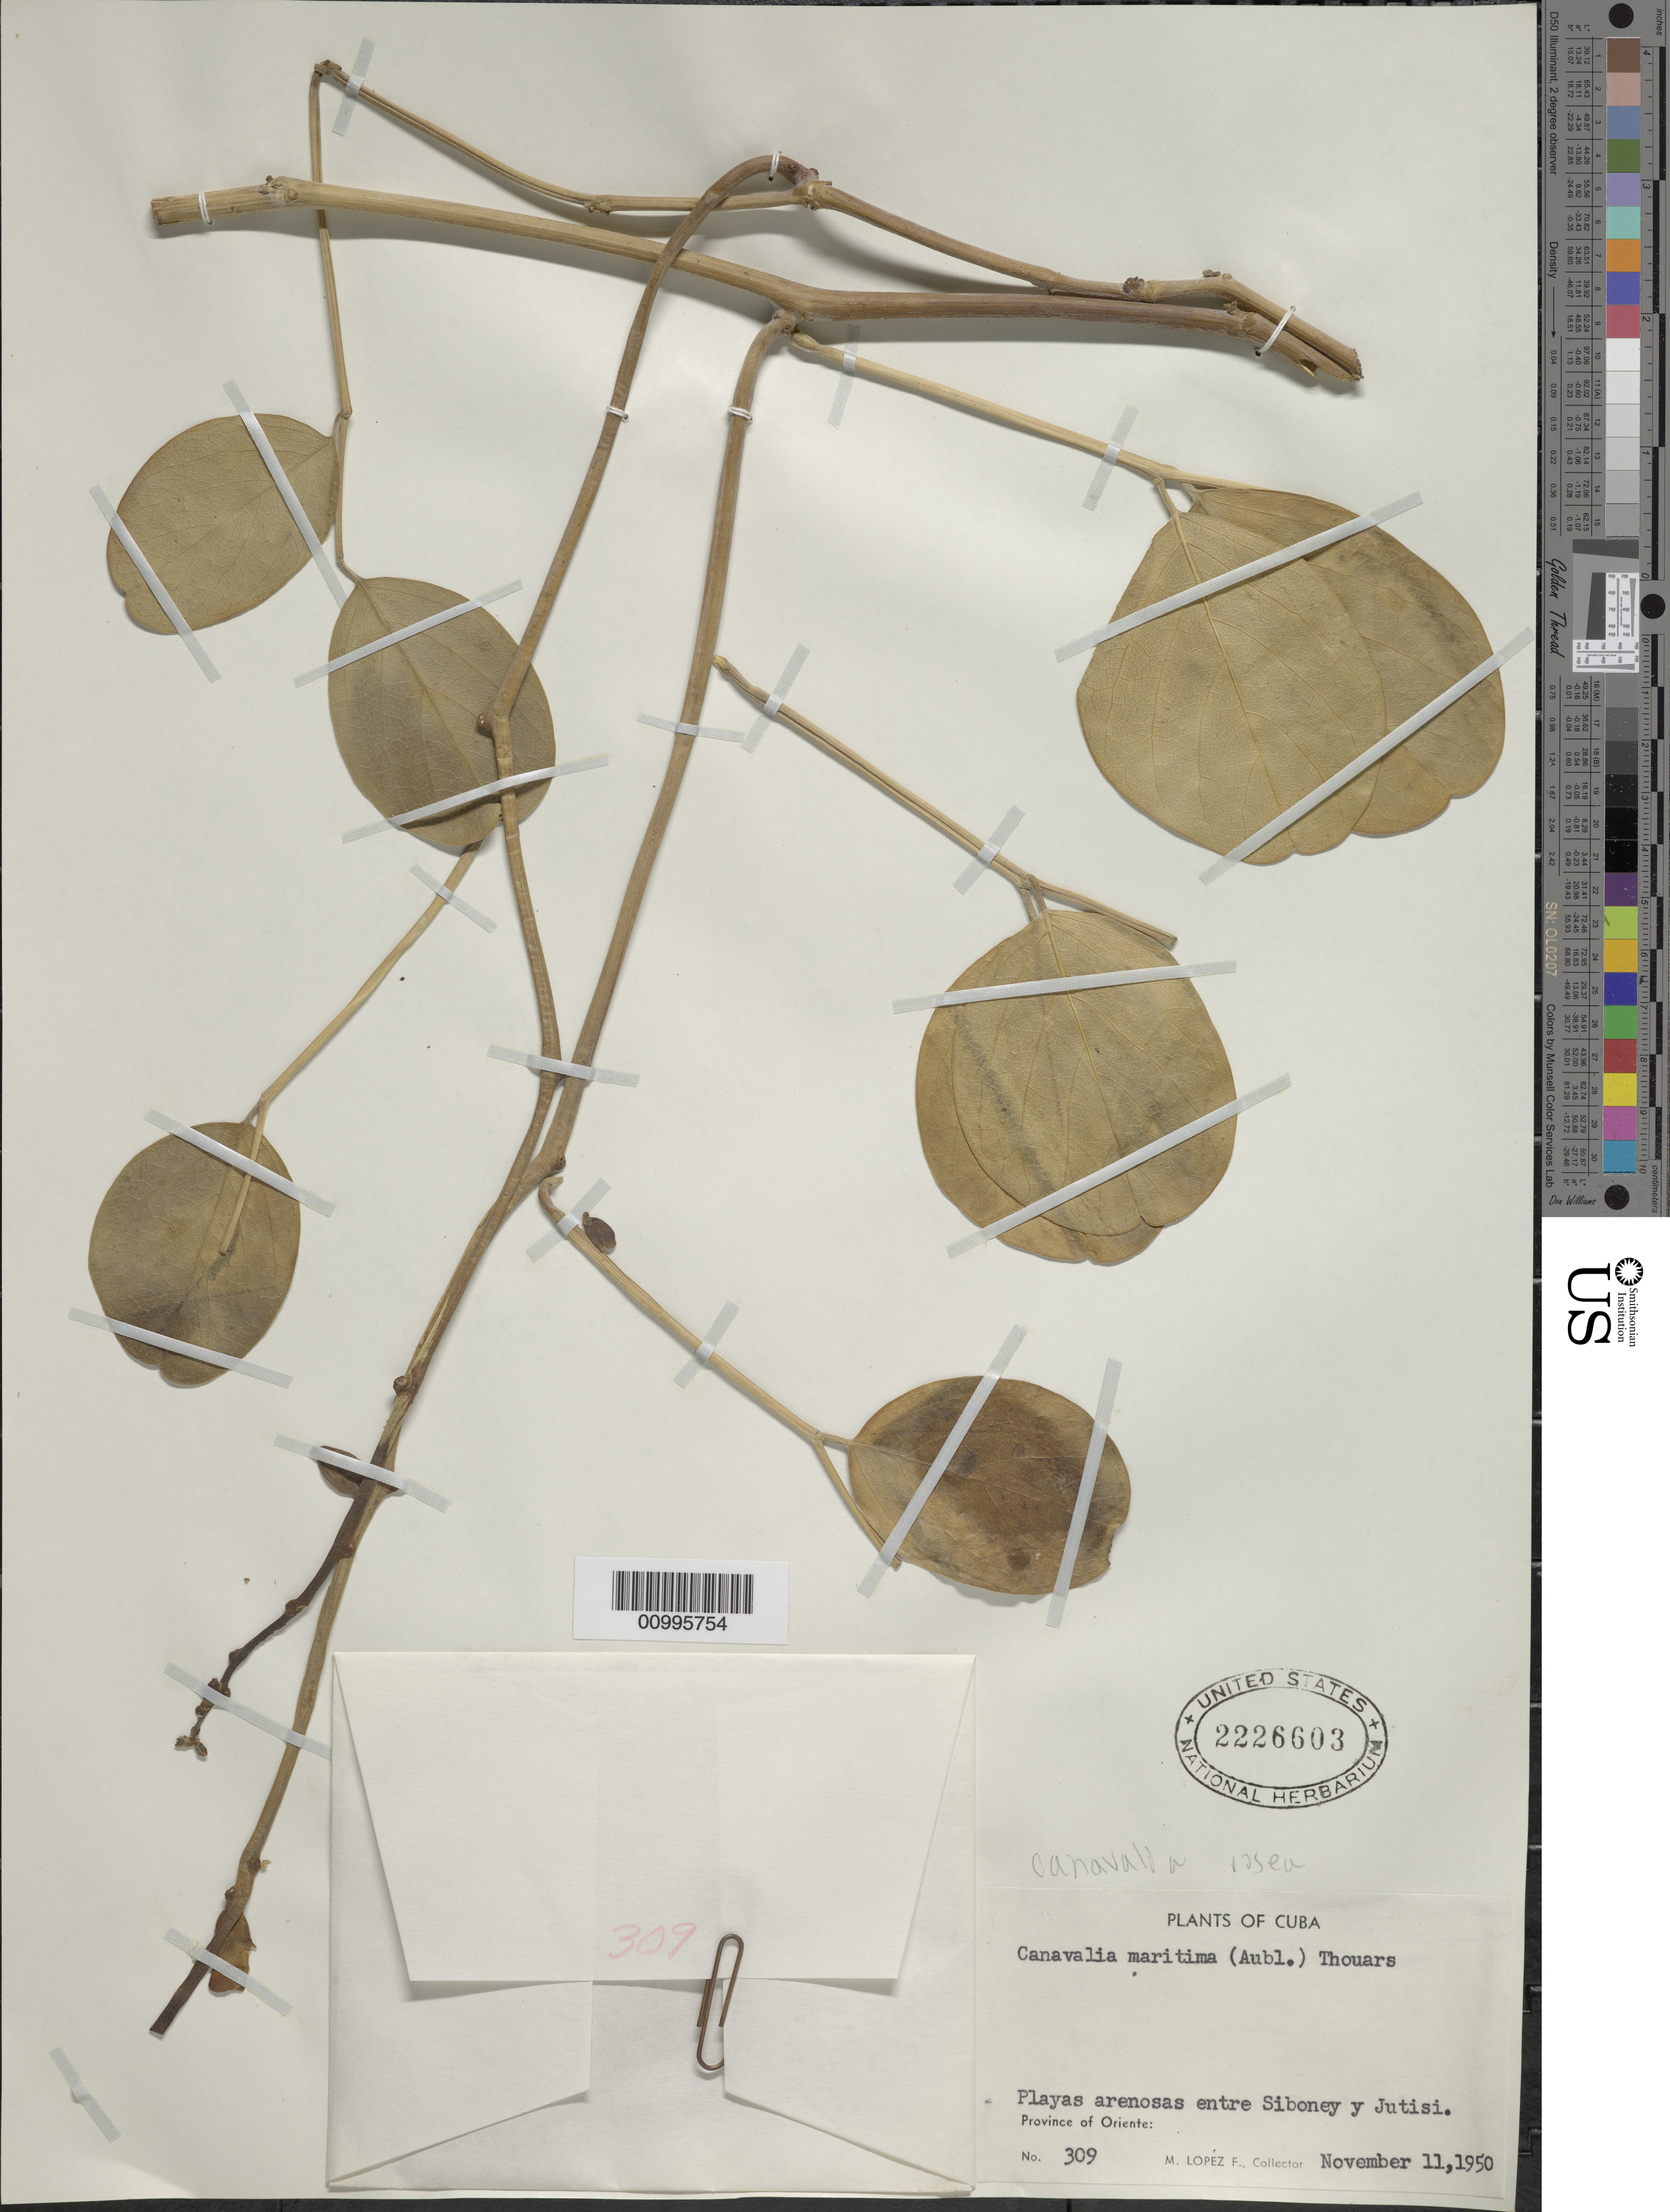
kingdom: Plantae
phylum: Tracheophyta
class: Magnoliopsida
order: Fabales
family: Fabaceae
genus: Canavalia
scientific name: Canavalia rosea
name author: (Sw.) DC.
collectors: M. López Figueiras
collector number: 309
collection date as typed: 11 Nov 1950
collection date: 1950-11-11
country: Cuba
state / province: Oriente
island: Cuba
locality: Sandy beaches between Siboney and Jutisi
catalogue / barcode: US 2226603